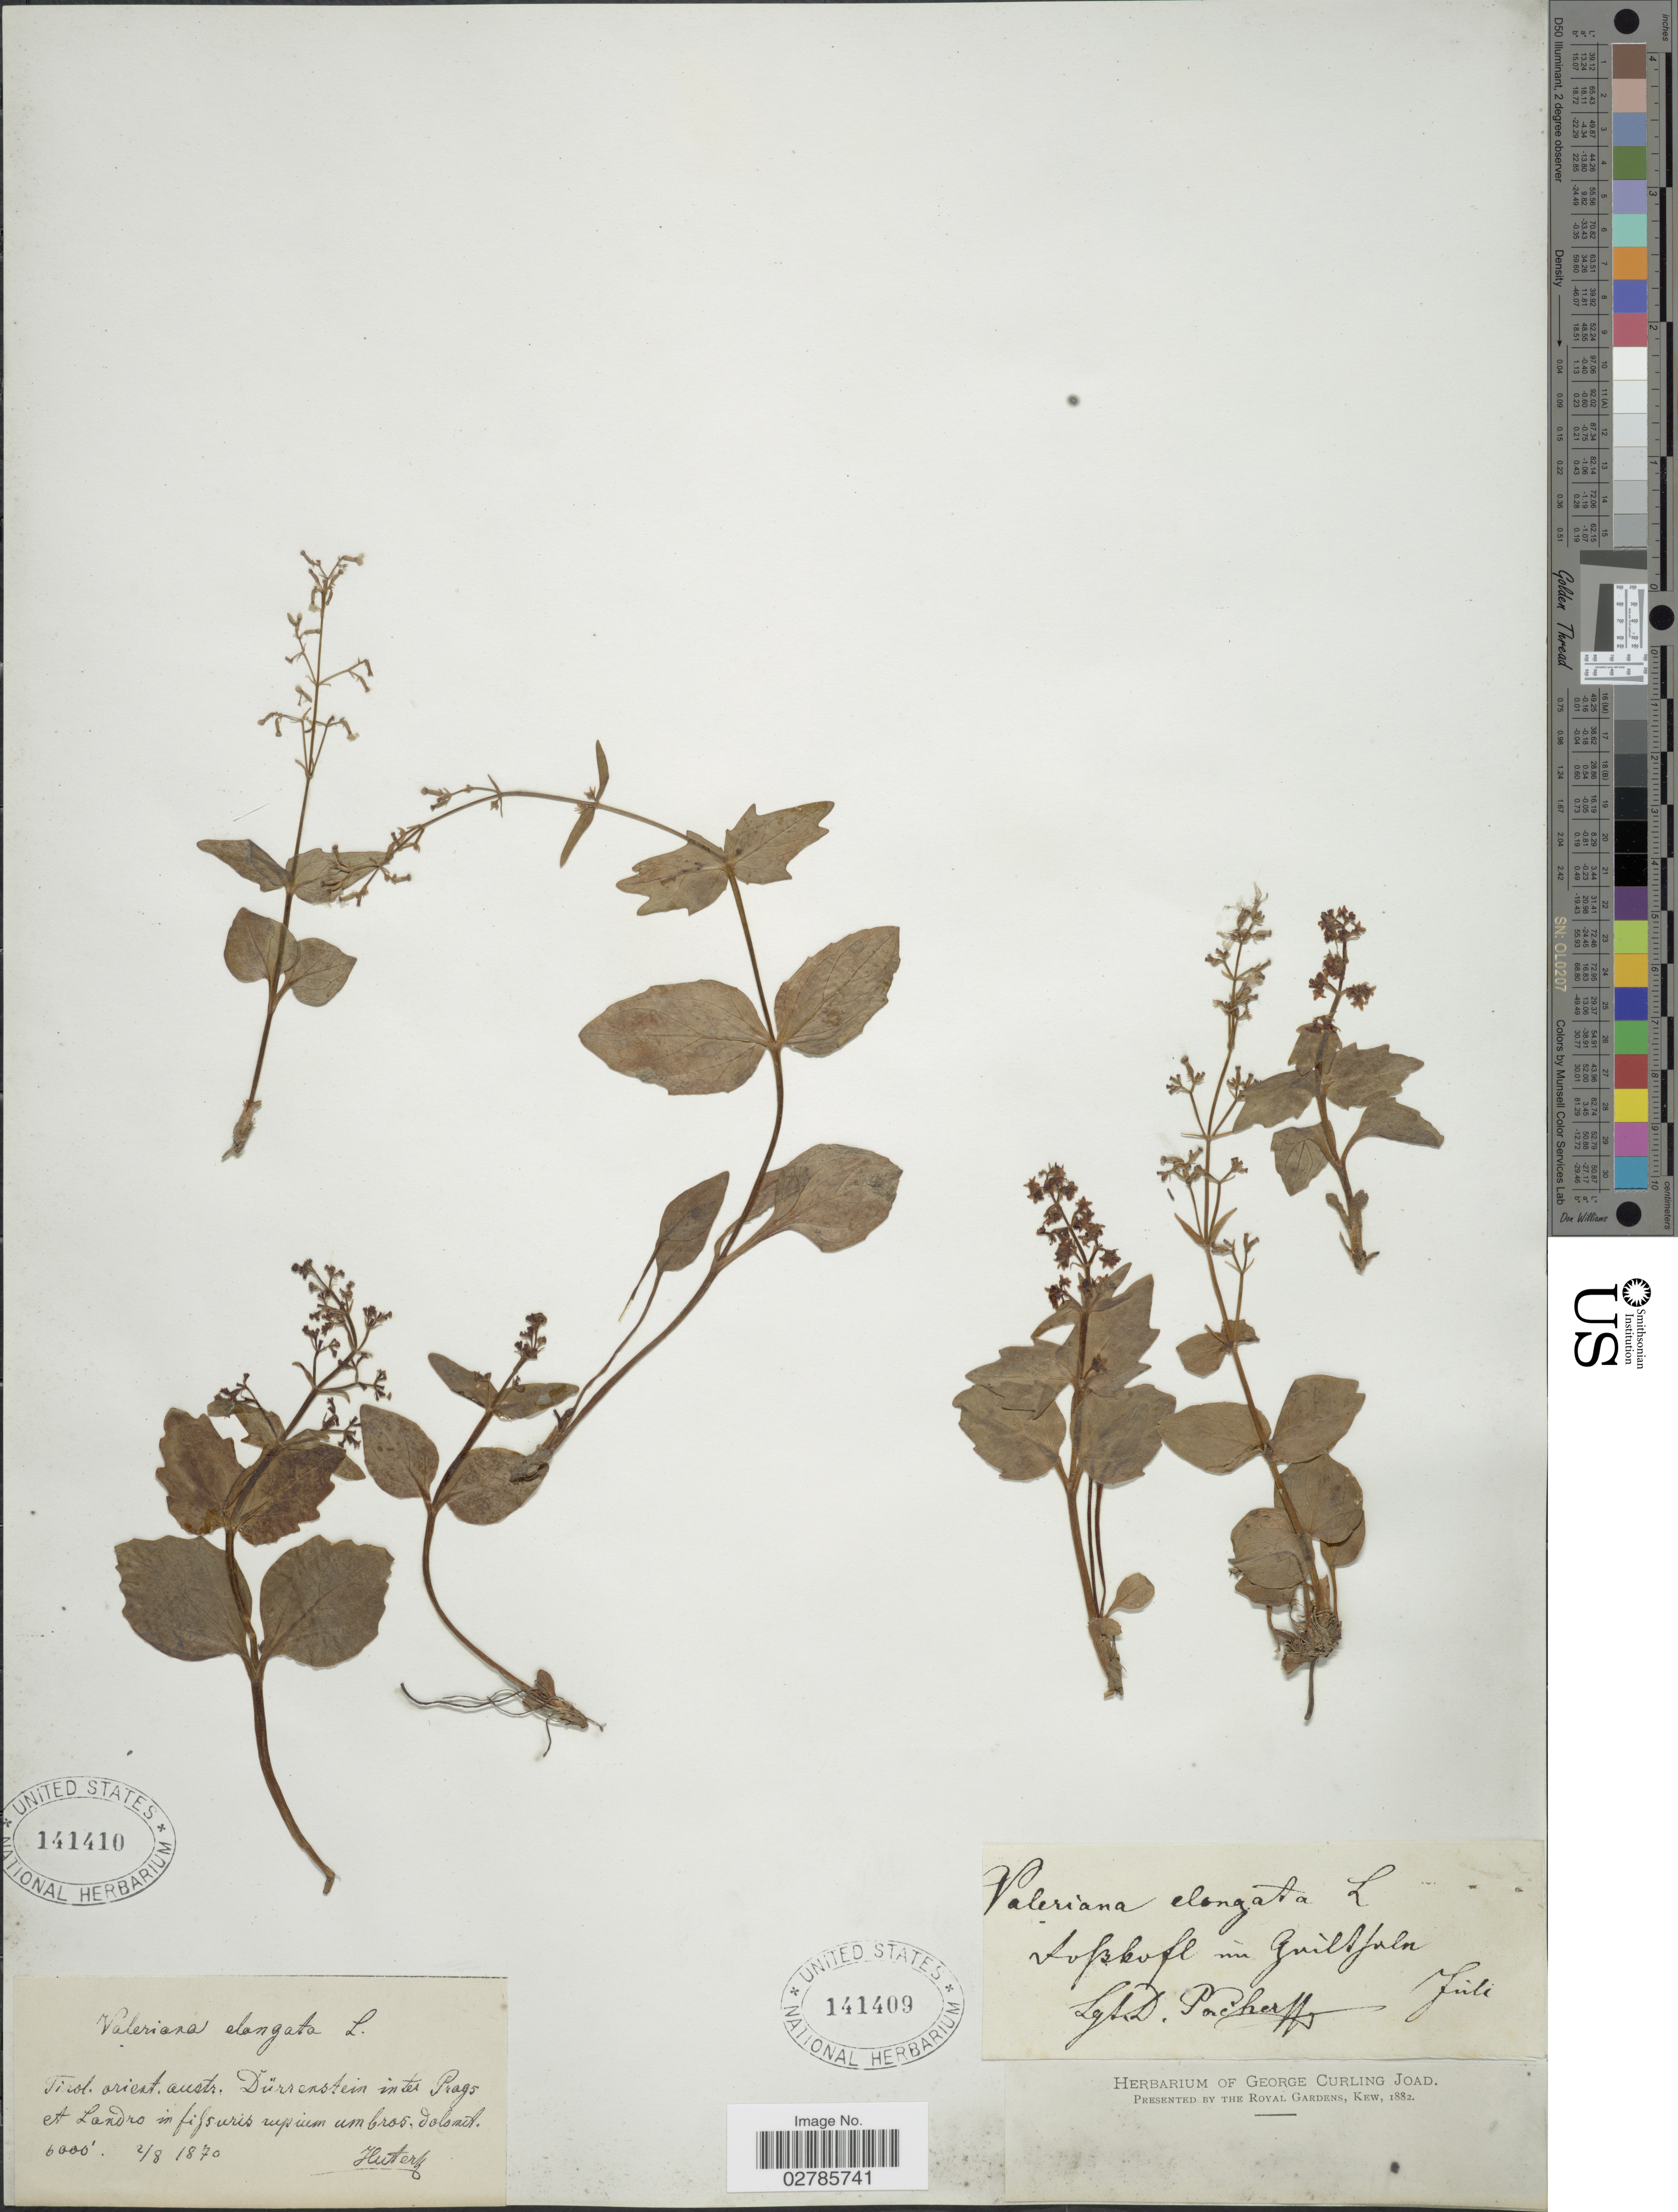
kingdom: Plantae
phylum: Tracheophyta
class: Magnoliopsida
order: Dipsacales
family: Caprifoliaceae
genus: Valeriana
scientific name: Valeriana elongata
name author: Jacq.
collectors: R. Huter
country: Italy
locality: Tirol orient. Austr. Durrenstein inter Prags et Landro in fifsuris rupium umbros. dolomit.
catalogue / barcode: US 141409-2